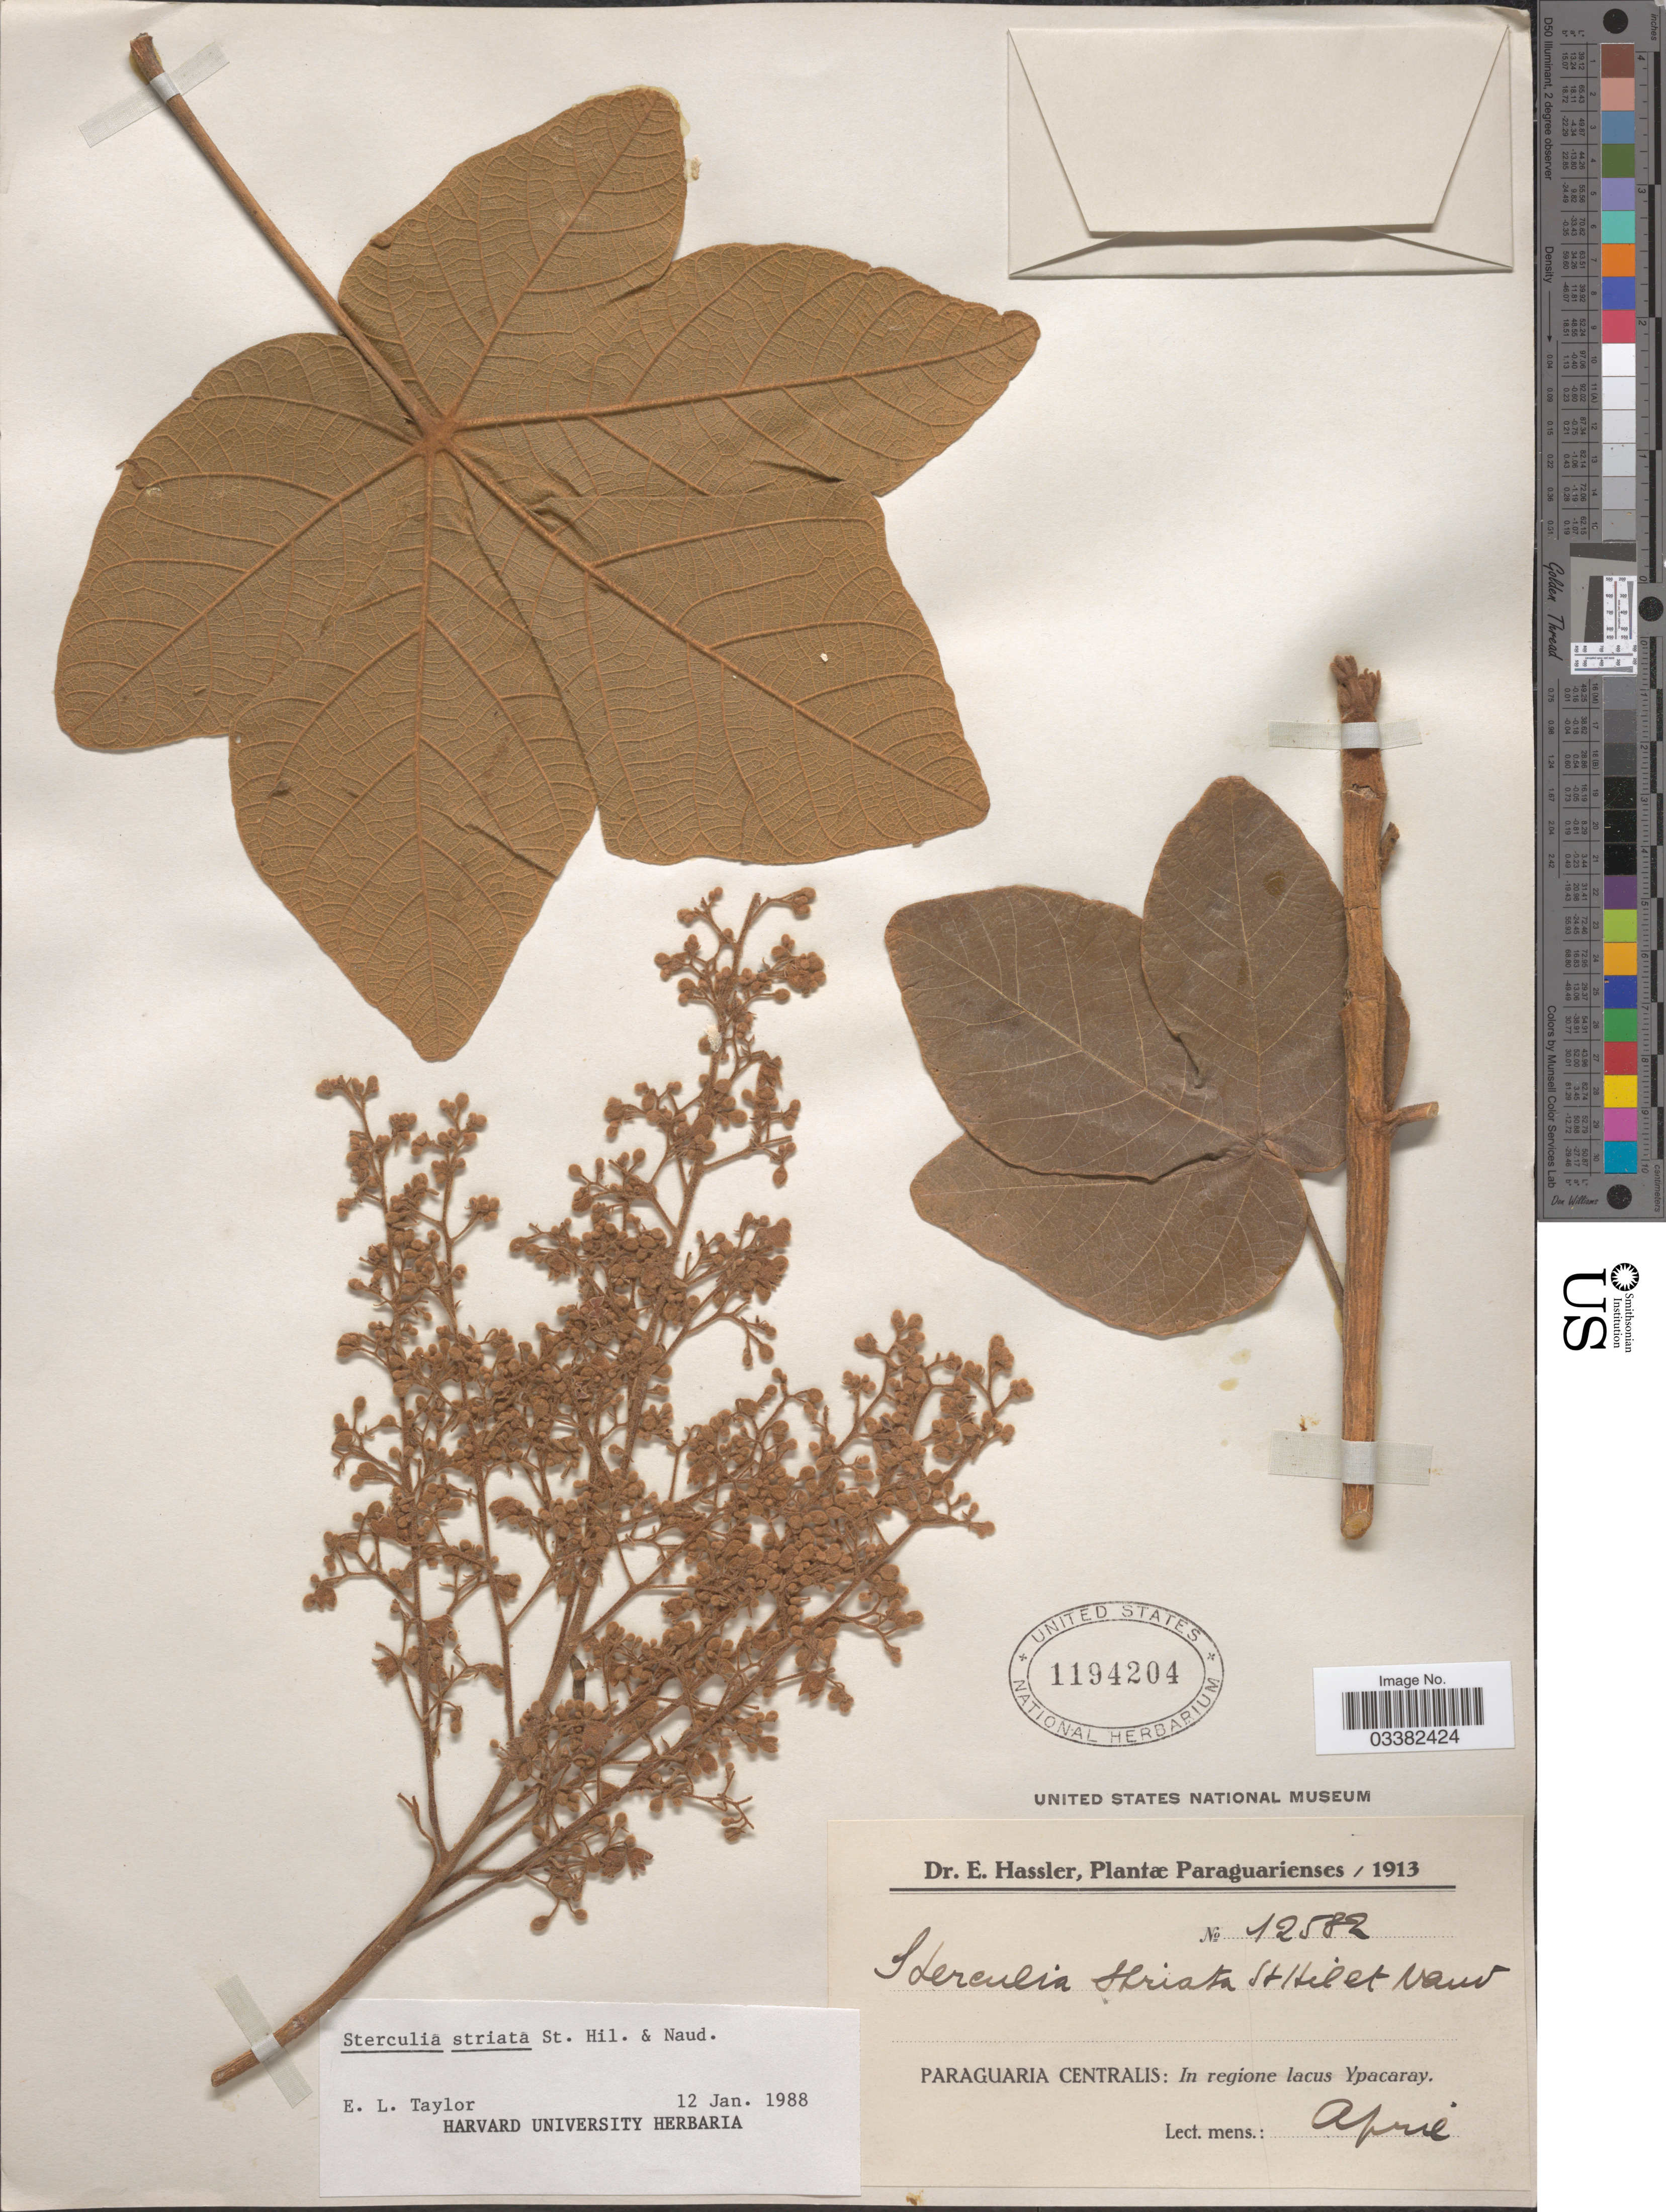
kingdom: Plantae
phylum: Tracheophyta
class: Magnoliopsida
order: Malvales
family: Malvaceae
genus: Sterculia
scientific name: Sterculia striata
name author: A. St.-Hil. & Naudin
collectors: E. Hassler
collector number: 12582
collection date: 1913-04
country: Paraguay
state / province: Central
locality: Paraguaria Centralis: In regione lacus Ypacaray.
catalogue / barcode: US 1194204